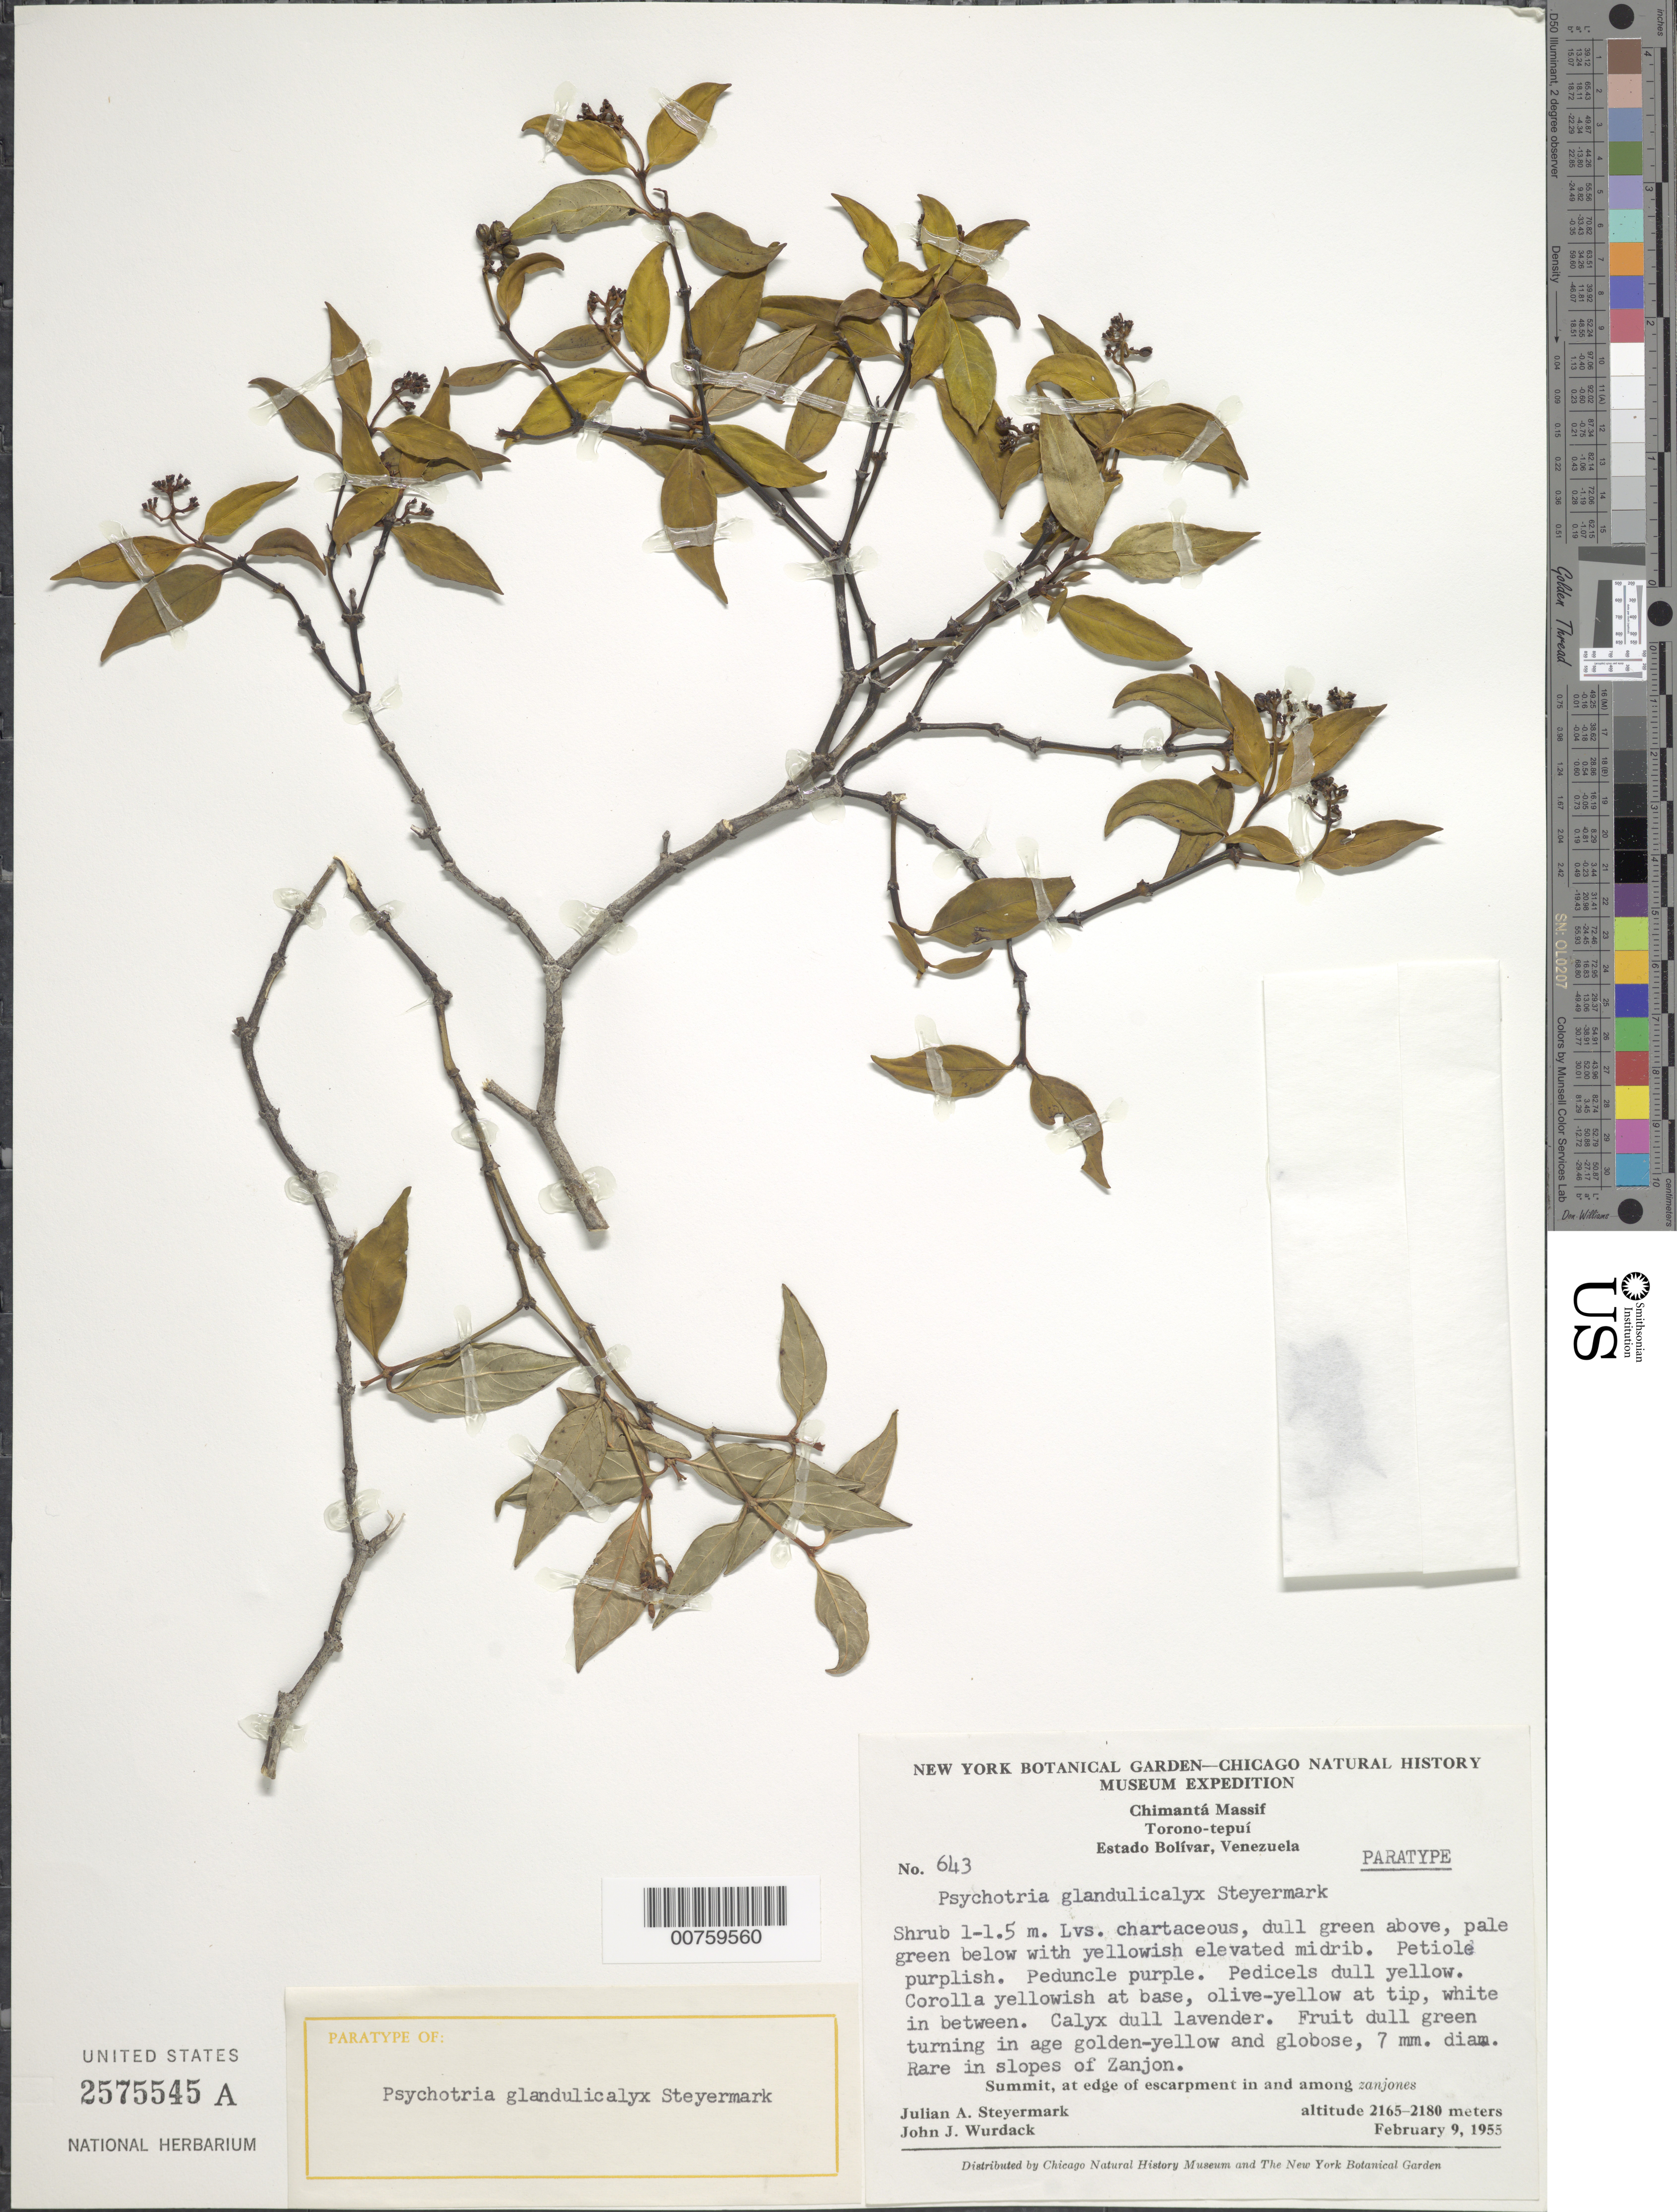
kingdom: Plantae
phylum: Tracheophyta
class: Magnoliopsida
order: Gentianales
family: Rubiaceae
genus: Psychotria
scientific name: Psychotria glandulicalyx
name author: Steyerm.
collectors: J. Steyermark & J. J. Wurdack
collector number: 55 643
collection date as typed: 9-Feb-55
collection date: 1955-02-09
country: Venezuela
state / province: Bolívar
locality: Chimantá Massif, Torono-tepuí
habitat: Summit, at edge of escarpment in and among zanjones; in slopes of zanjon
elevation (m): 2165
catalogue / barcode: US 2575545A